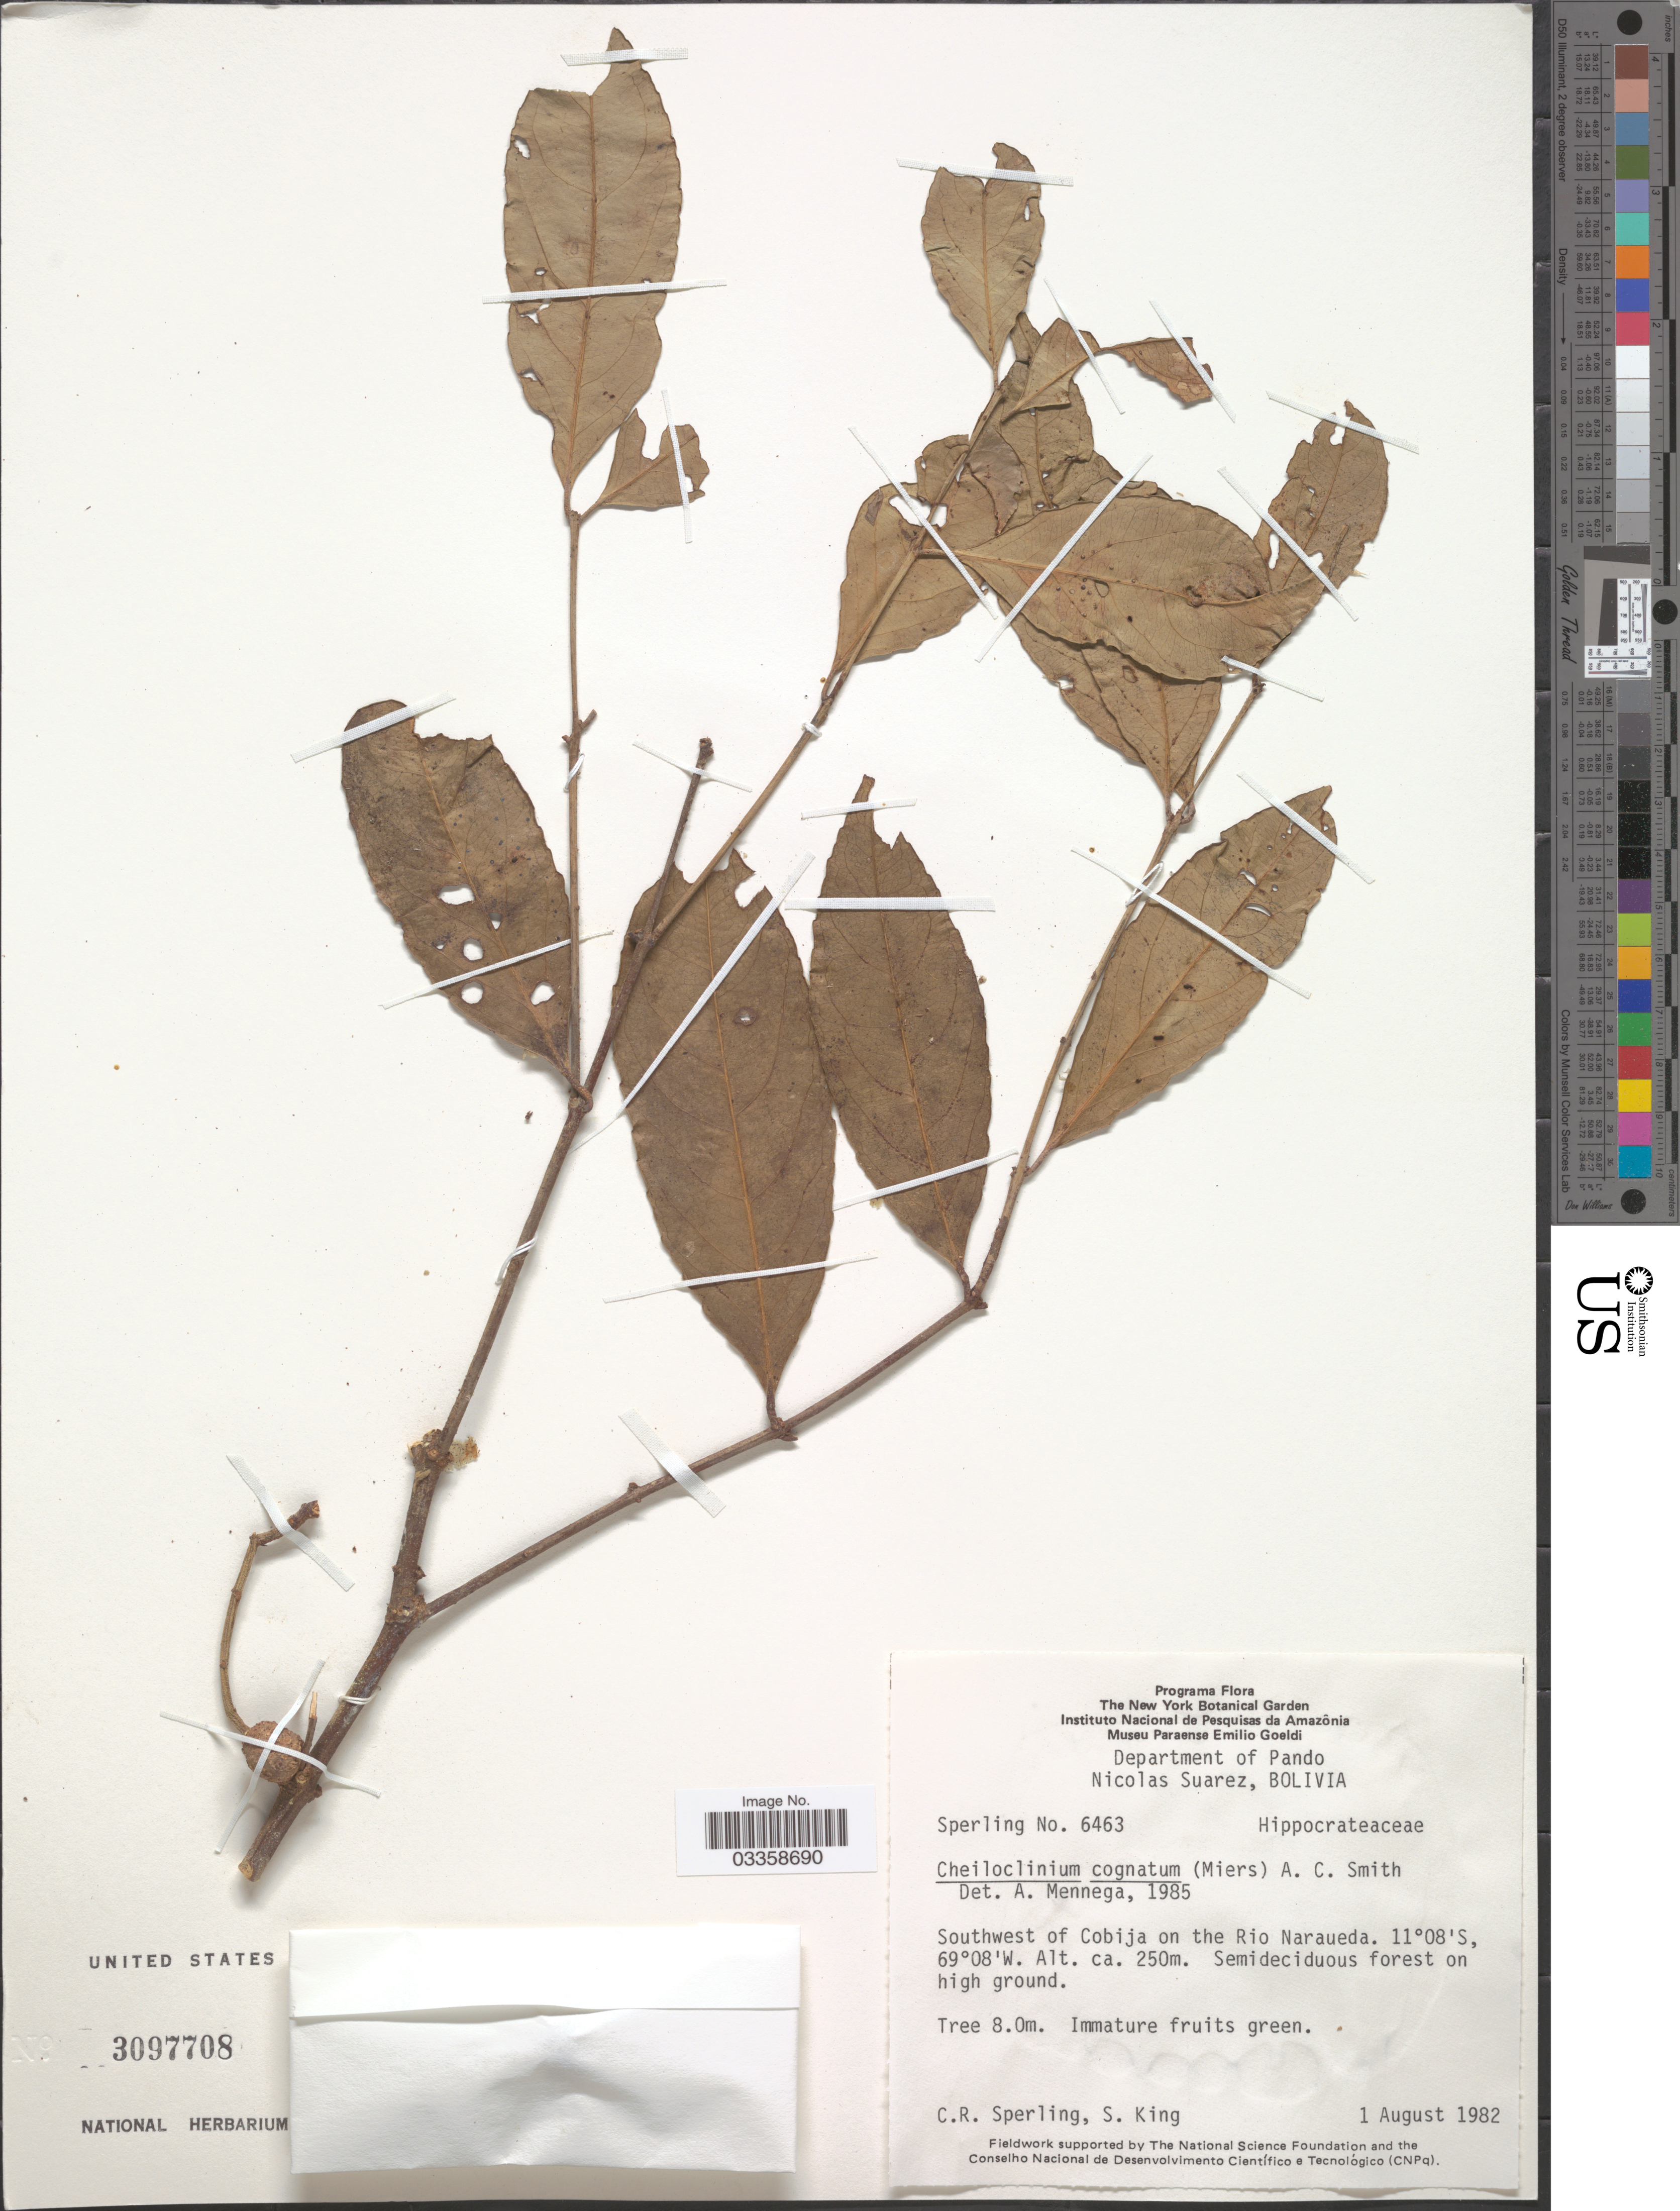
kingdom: Plantae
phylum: Tracheophyta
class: Magnoliopsida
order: Celastrales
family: Celastraceae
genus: Cheiloclinium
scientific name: Cheiloclinium cognatum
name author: (Miers) A.C. Sm.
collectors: C. R. Sperling & S. King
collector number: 6463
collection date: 1982-08-01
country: Bolivia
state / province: Pando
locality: Department of Pando, Nicolas Suarez, Southwest of Cobija on the Rio Naraueda.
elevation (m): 250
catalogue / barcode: US 3097708